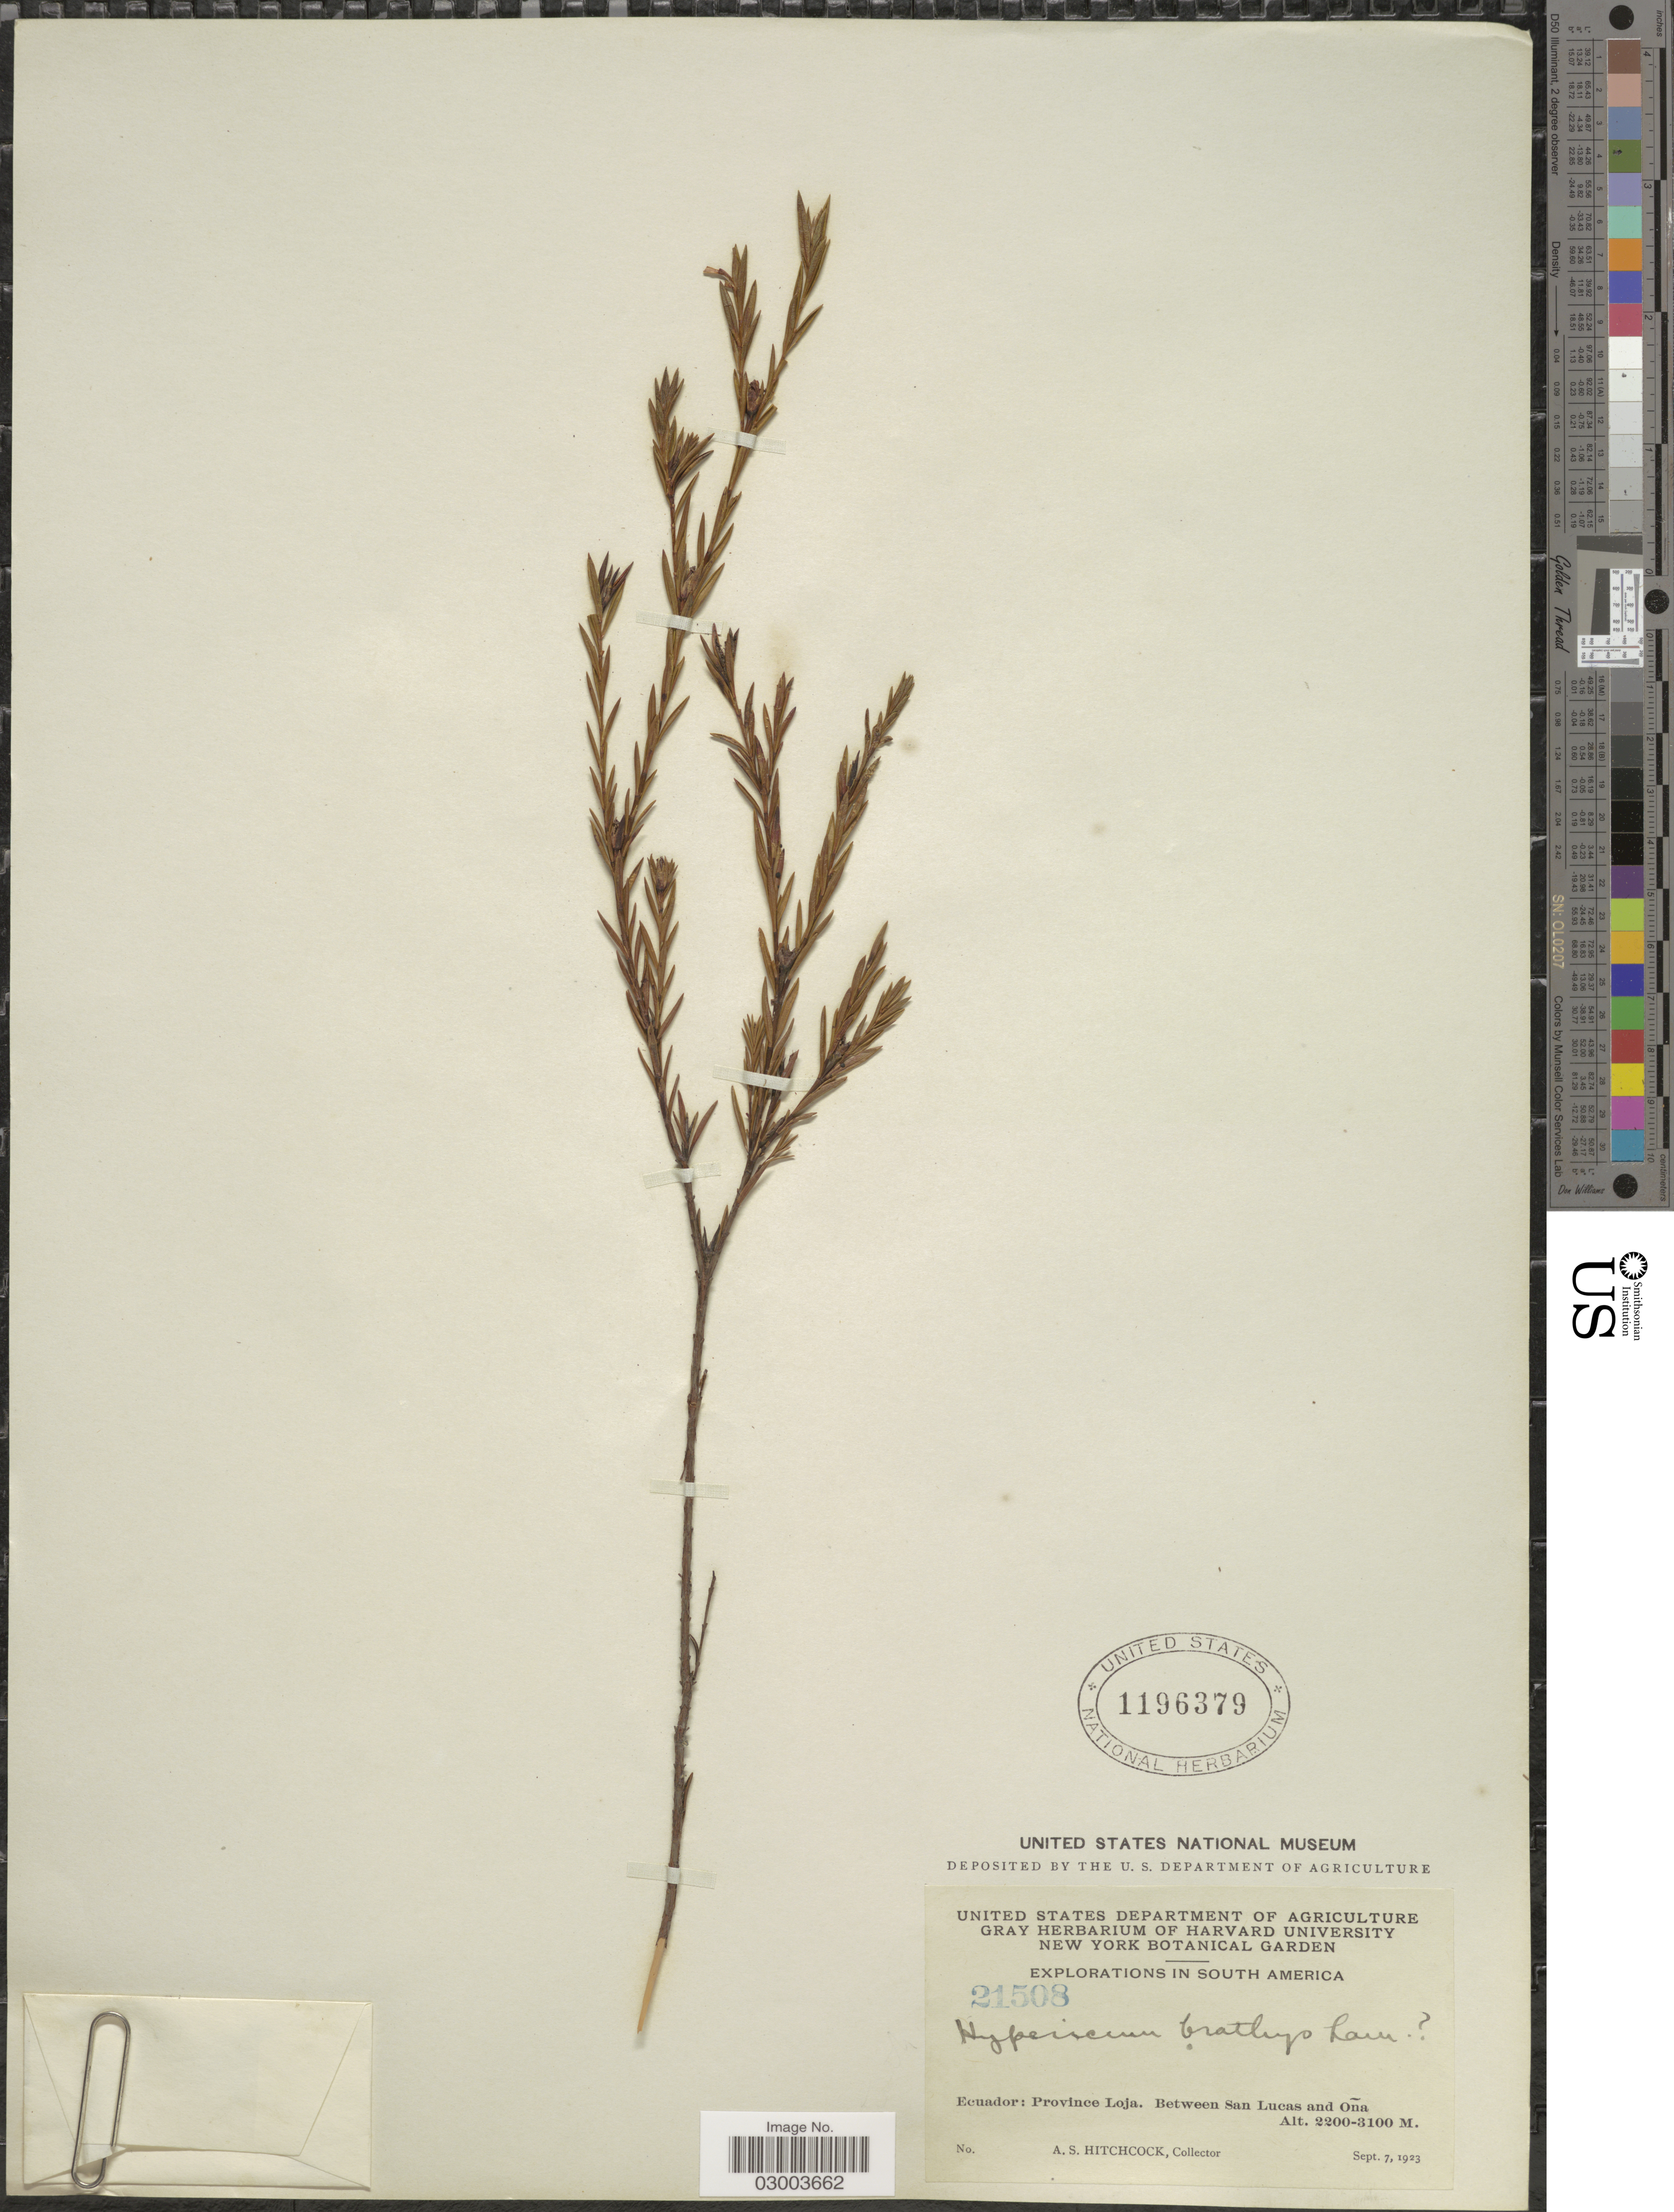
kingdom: Plantae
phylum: Tracheophyta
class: Magnoliopsida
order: Malpighiales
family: Hypericaceae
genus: Hypericum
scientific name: Hypericum decandrum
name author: Turcz.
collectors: A. S. Hitchcock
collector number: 21508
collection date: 1923-09-07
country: Ecuador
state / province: Loja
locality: Between San Lucas and Oña.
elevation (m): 2200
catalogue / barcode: US 1196379